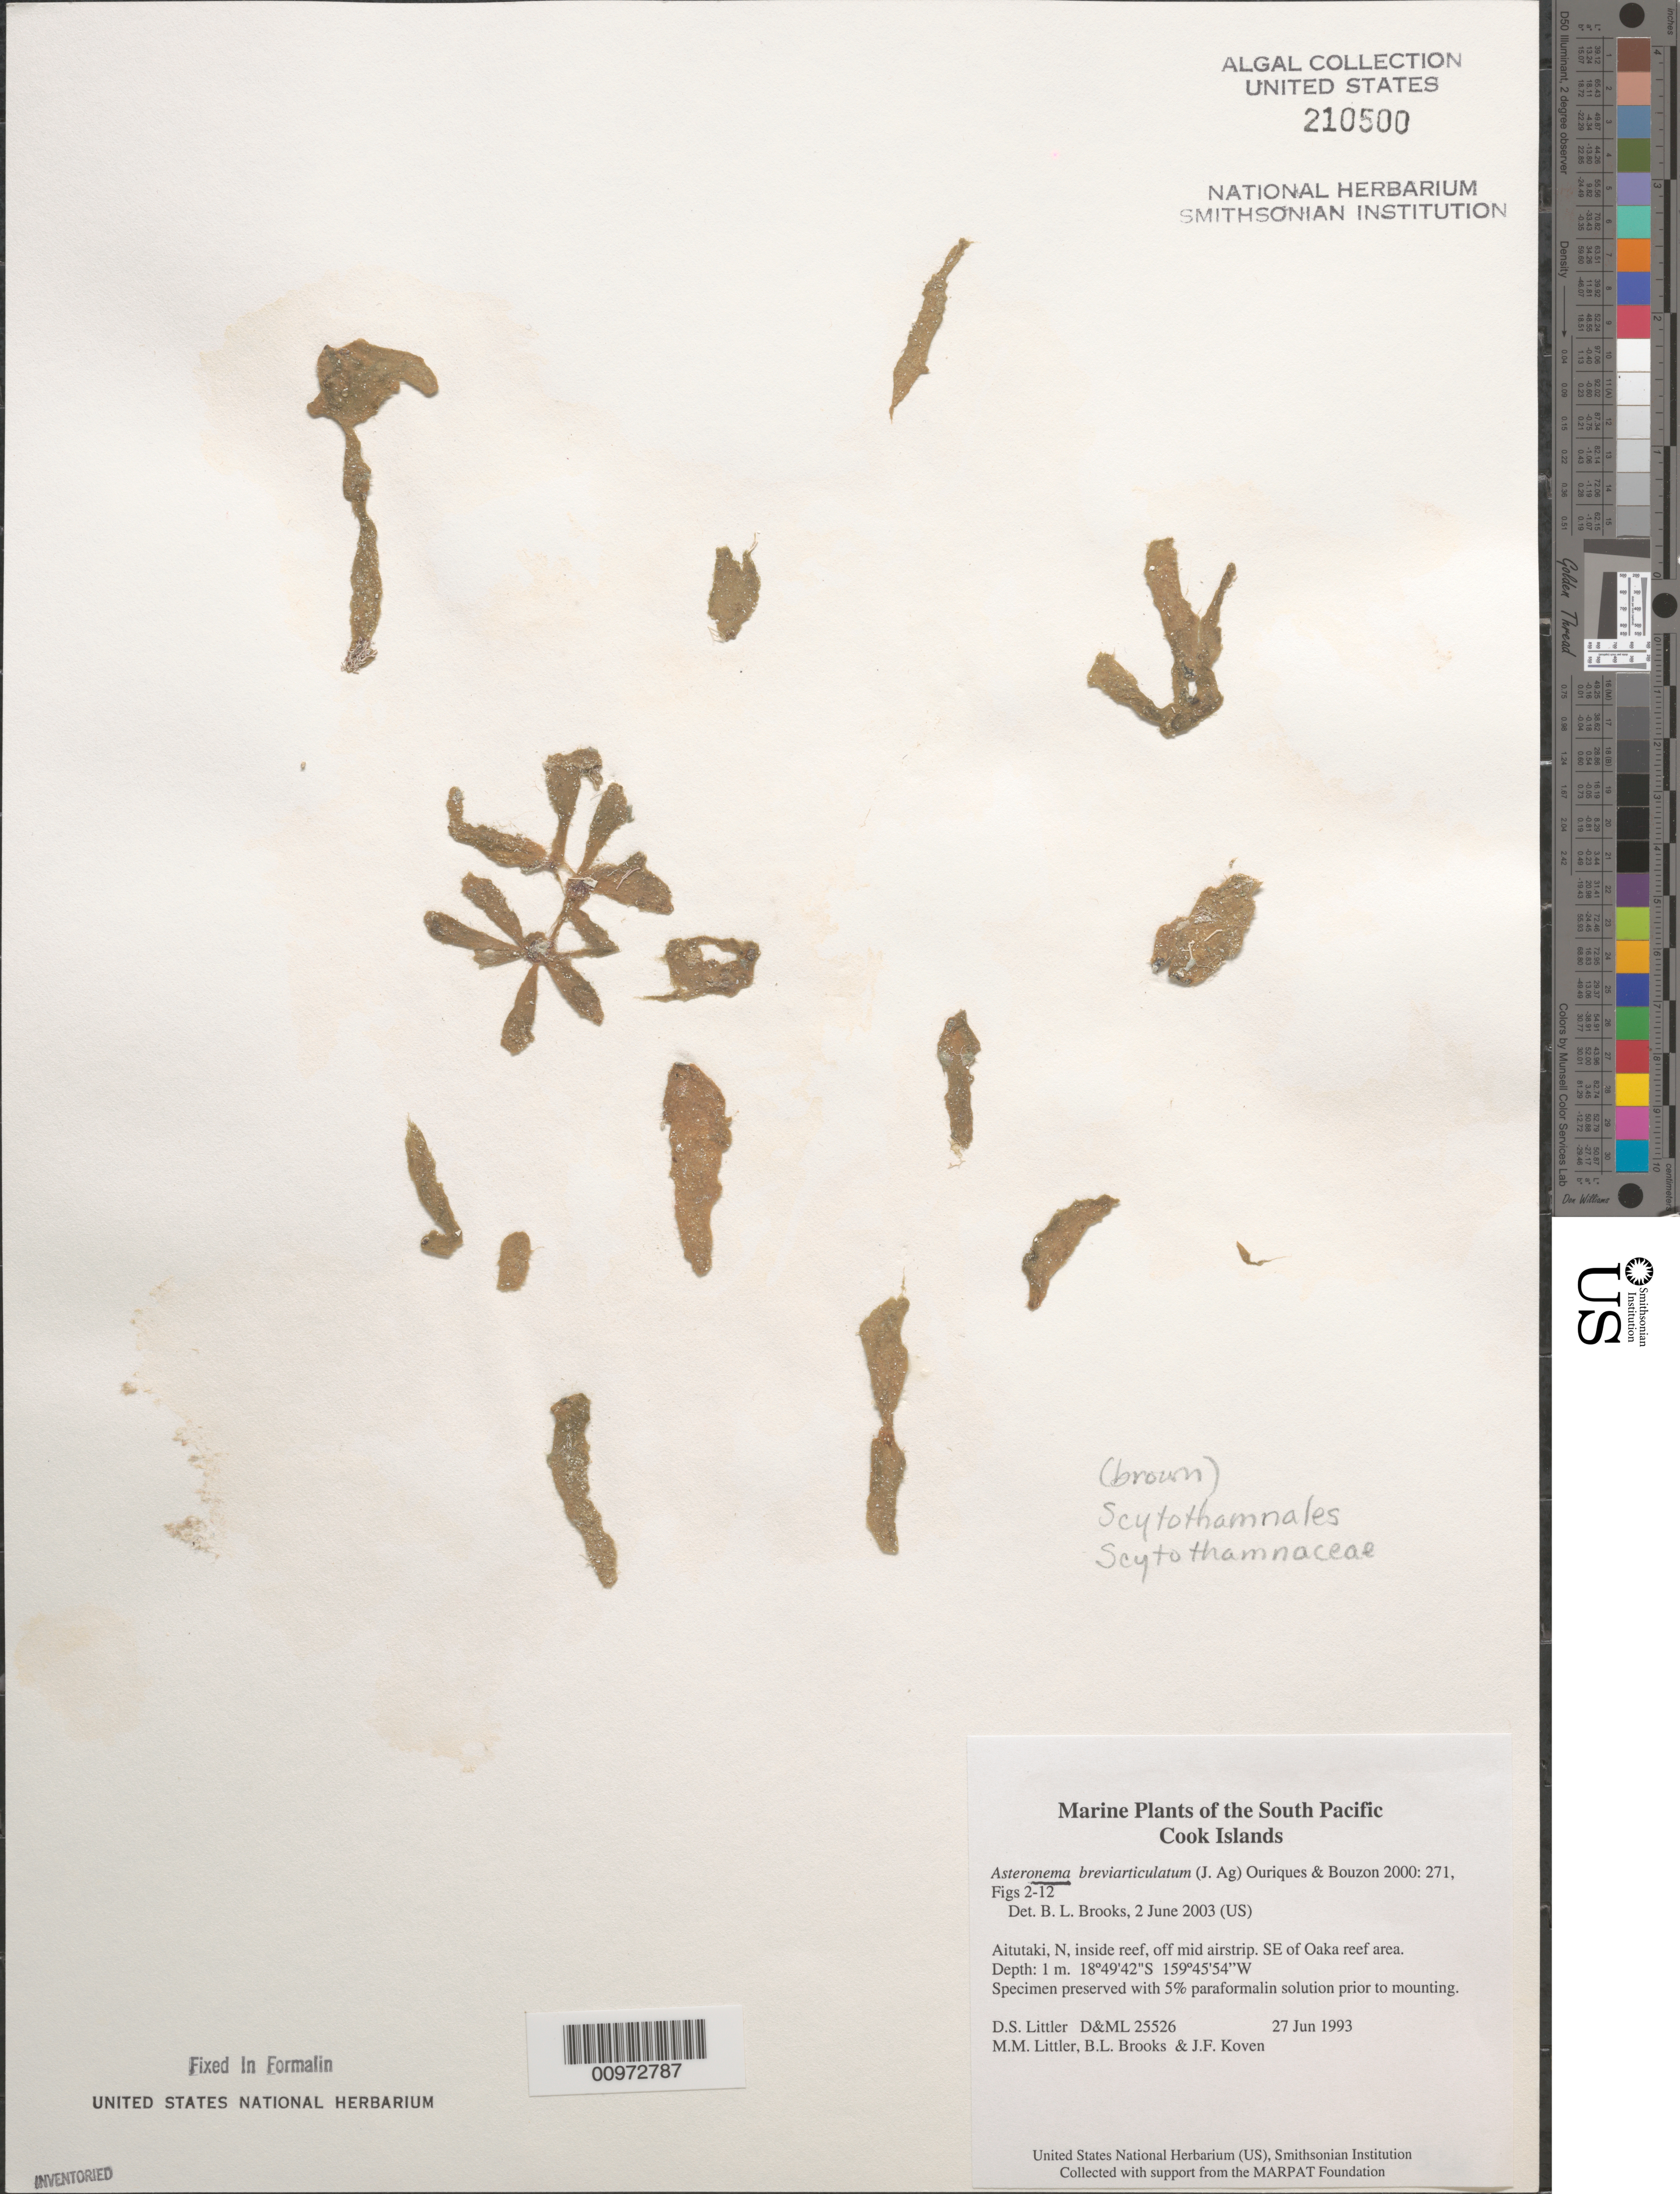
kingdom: Chromista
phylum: Ochrophyta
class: Phaeophyceae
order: Scytothamnales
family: Asteronemataceae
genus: Asteronema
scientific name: Asteronema breviarticulatum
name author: (J. Agardh) Ouriques & Bouzon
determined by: Brooks, B. L., (BOT), Smithsonian Institution - National Museum of Natural History (UNITED STATES)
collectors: D. S. Littler, M. M. Littler, B. Brooks & J. Koven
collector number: D&ML 25526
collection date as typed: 27 Jun 1993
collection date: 1993-06-27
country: Cook Islands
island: Aitutaki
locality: North, inside reef, off mid airstrip, southeast of Oaka reef area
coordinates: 18 49'42"S, 159 45'54"W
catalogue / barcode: US 210500